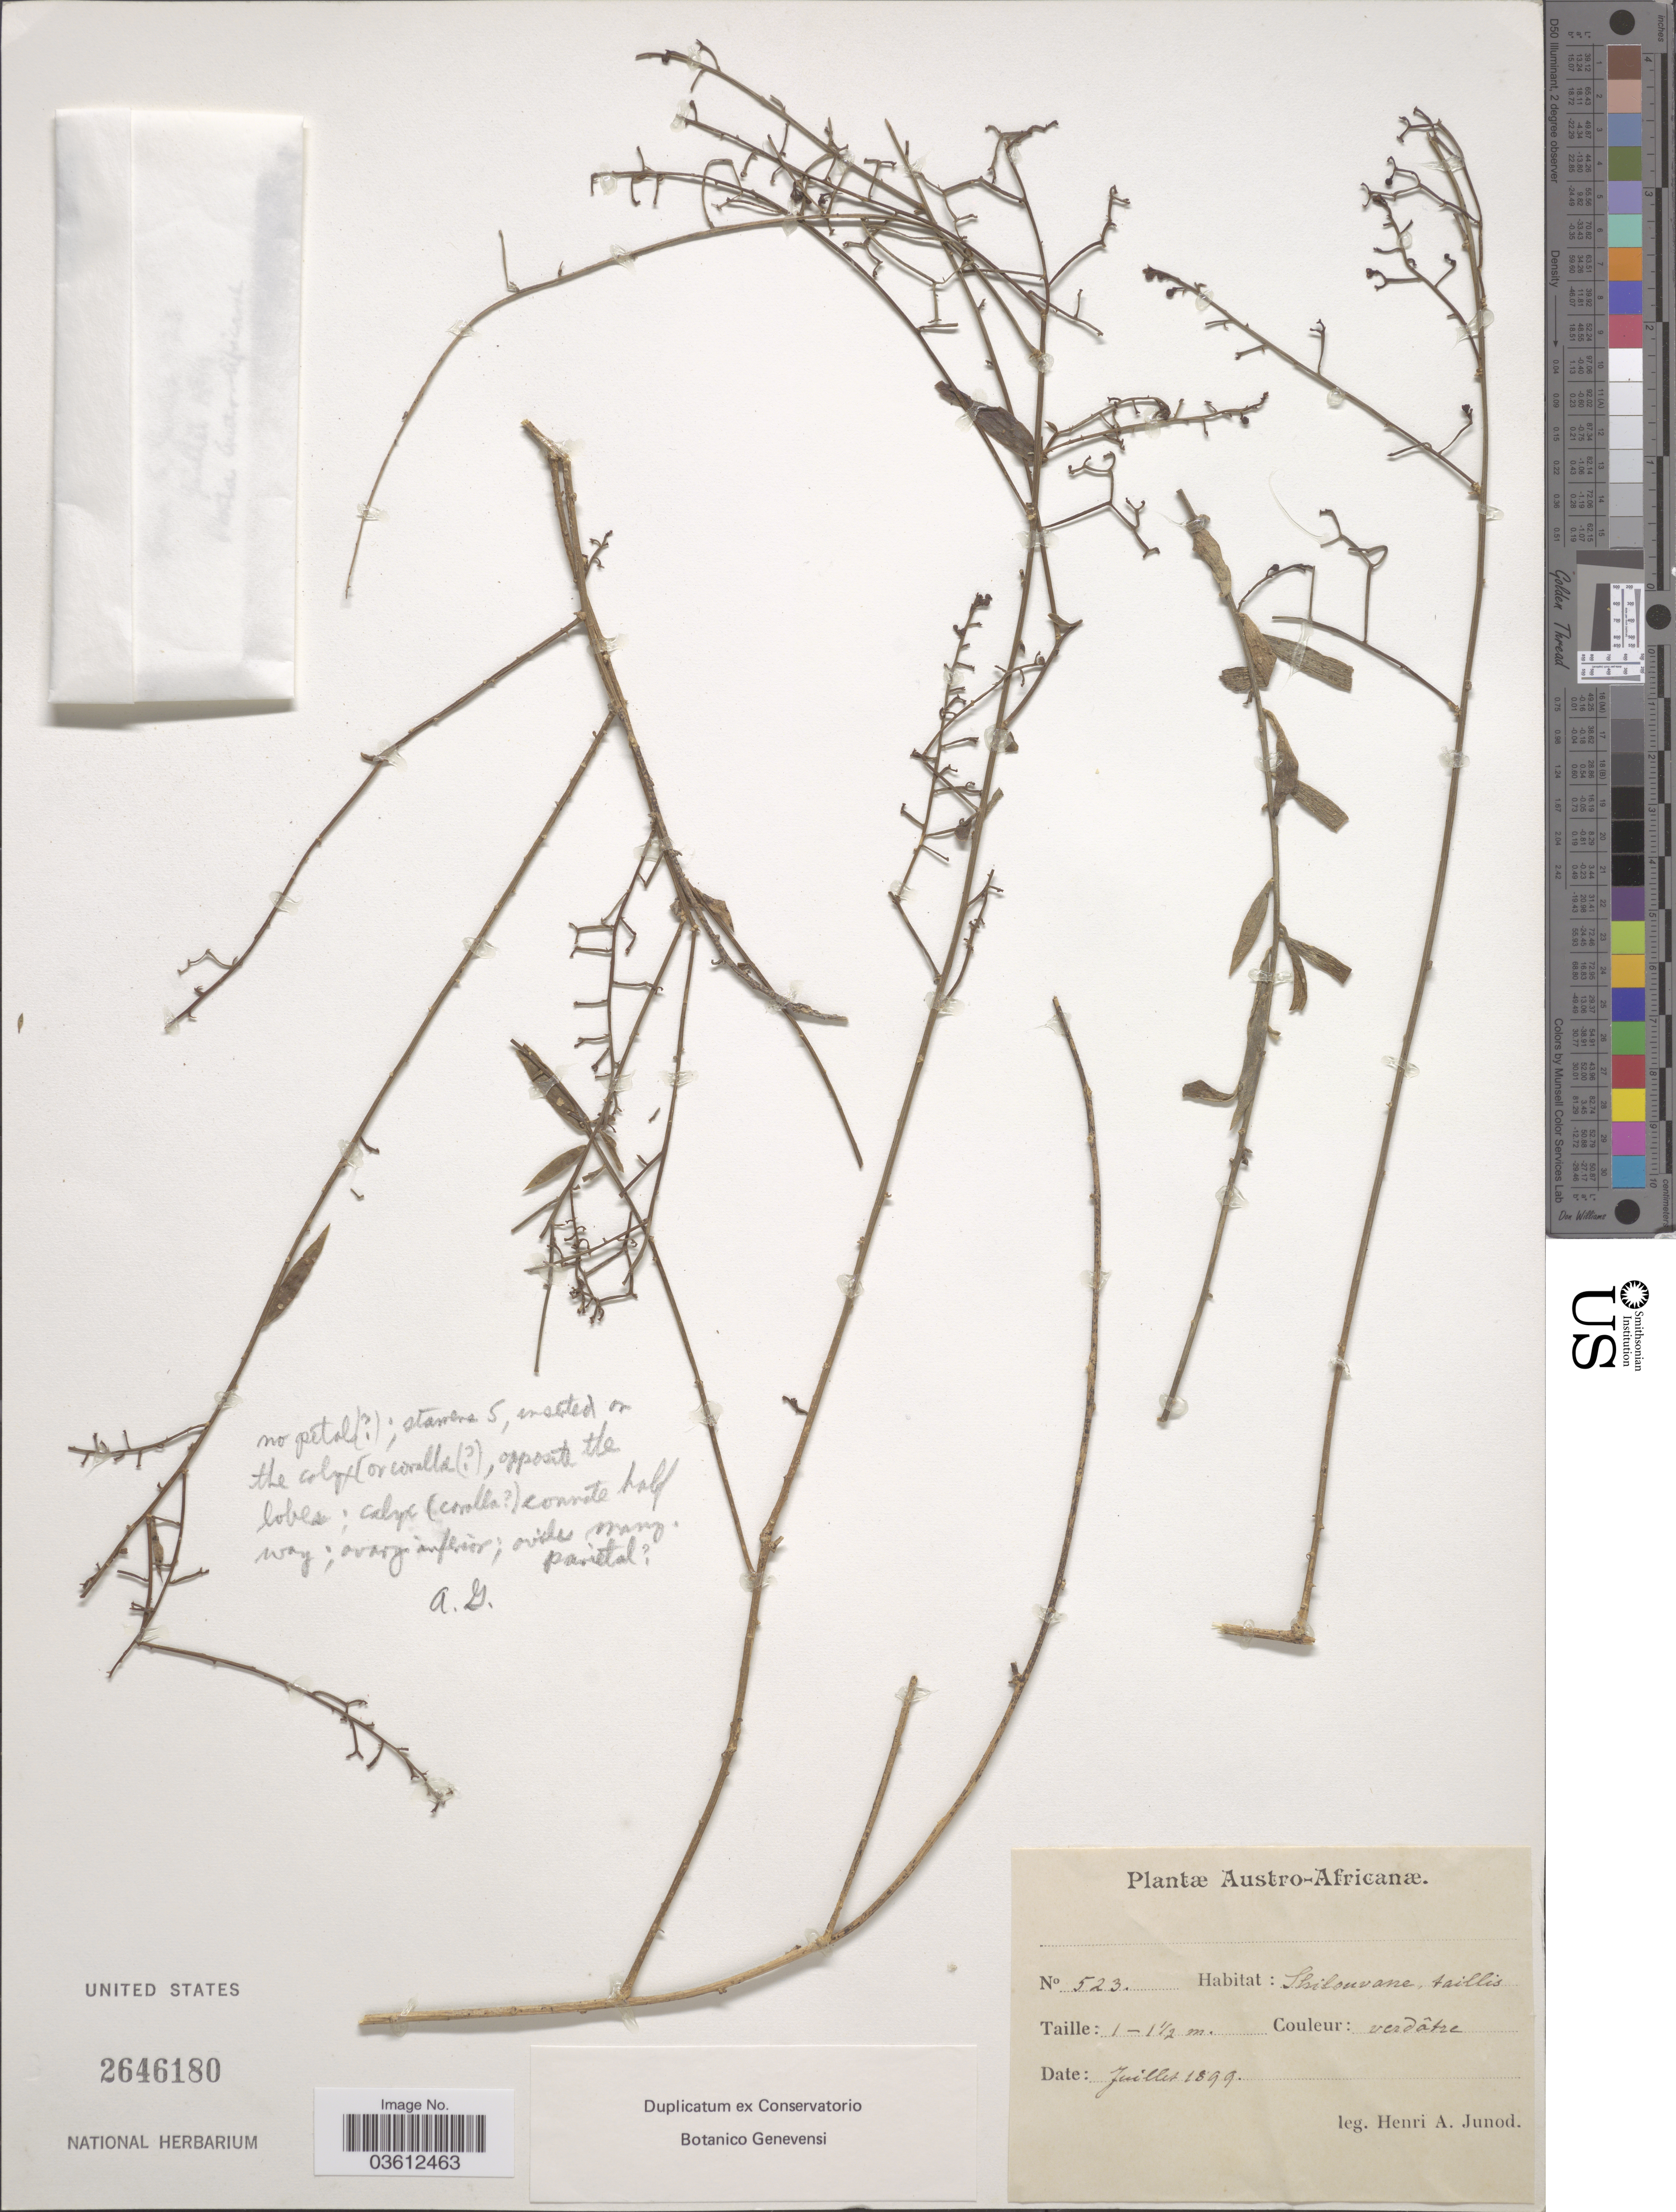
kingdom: Plantae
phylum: Tracheophyta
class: Magnoliopsida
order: Santalales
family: Thesiaceae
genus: Thesium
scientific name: Thesium triflorum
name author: L. f.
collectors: H. Junod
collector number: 523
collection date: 1899-07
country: South Africa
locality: Austro-Africanæ. Shilouvane, saillis.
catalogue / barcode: US 2646180